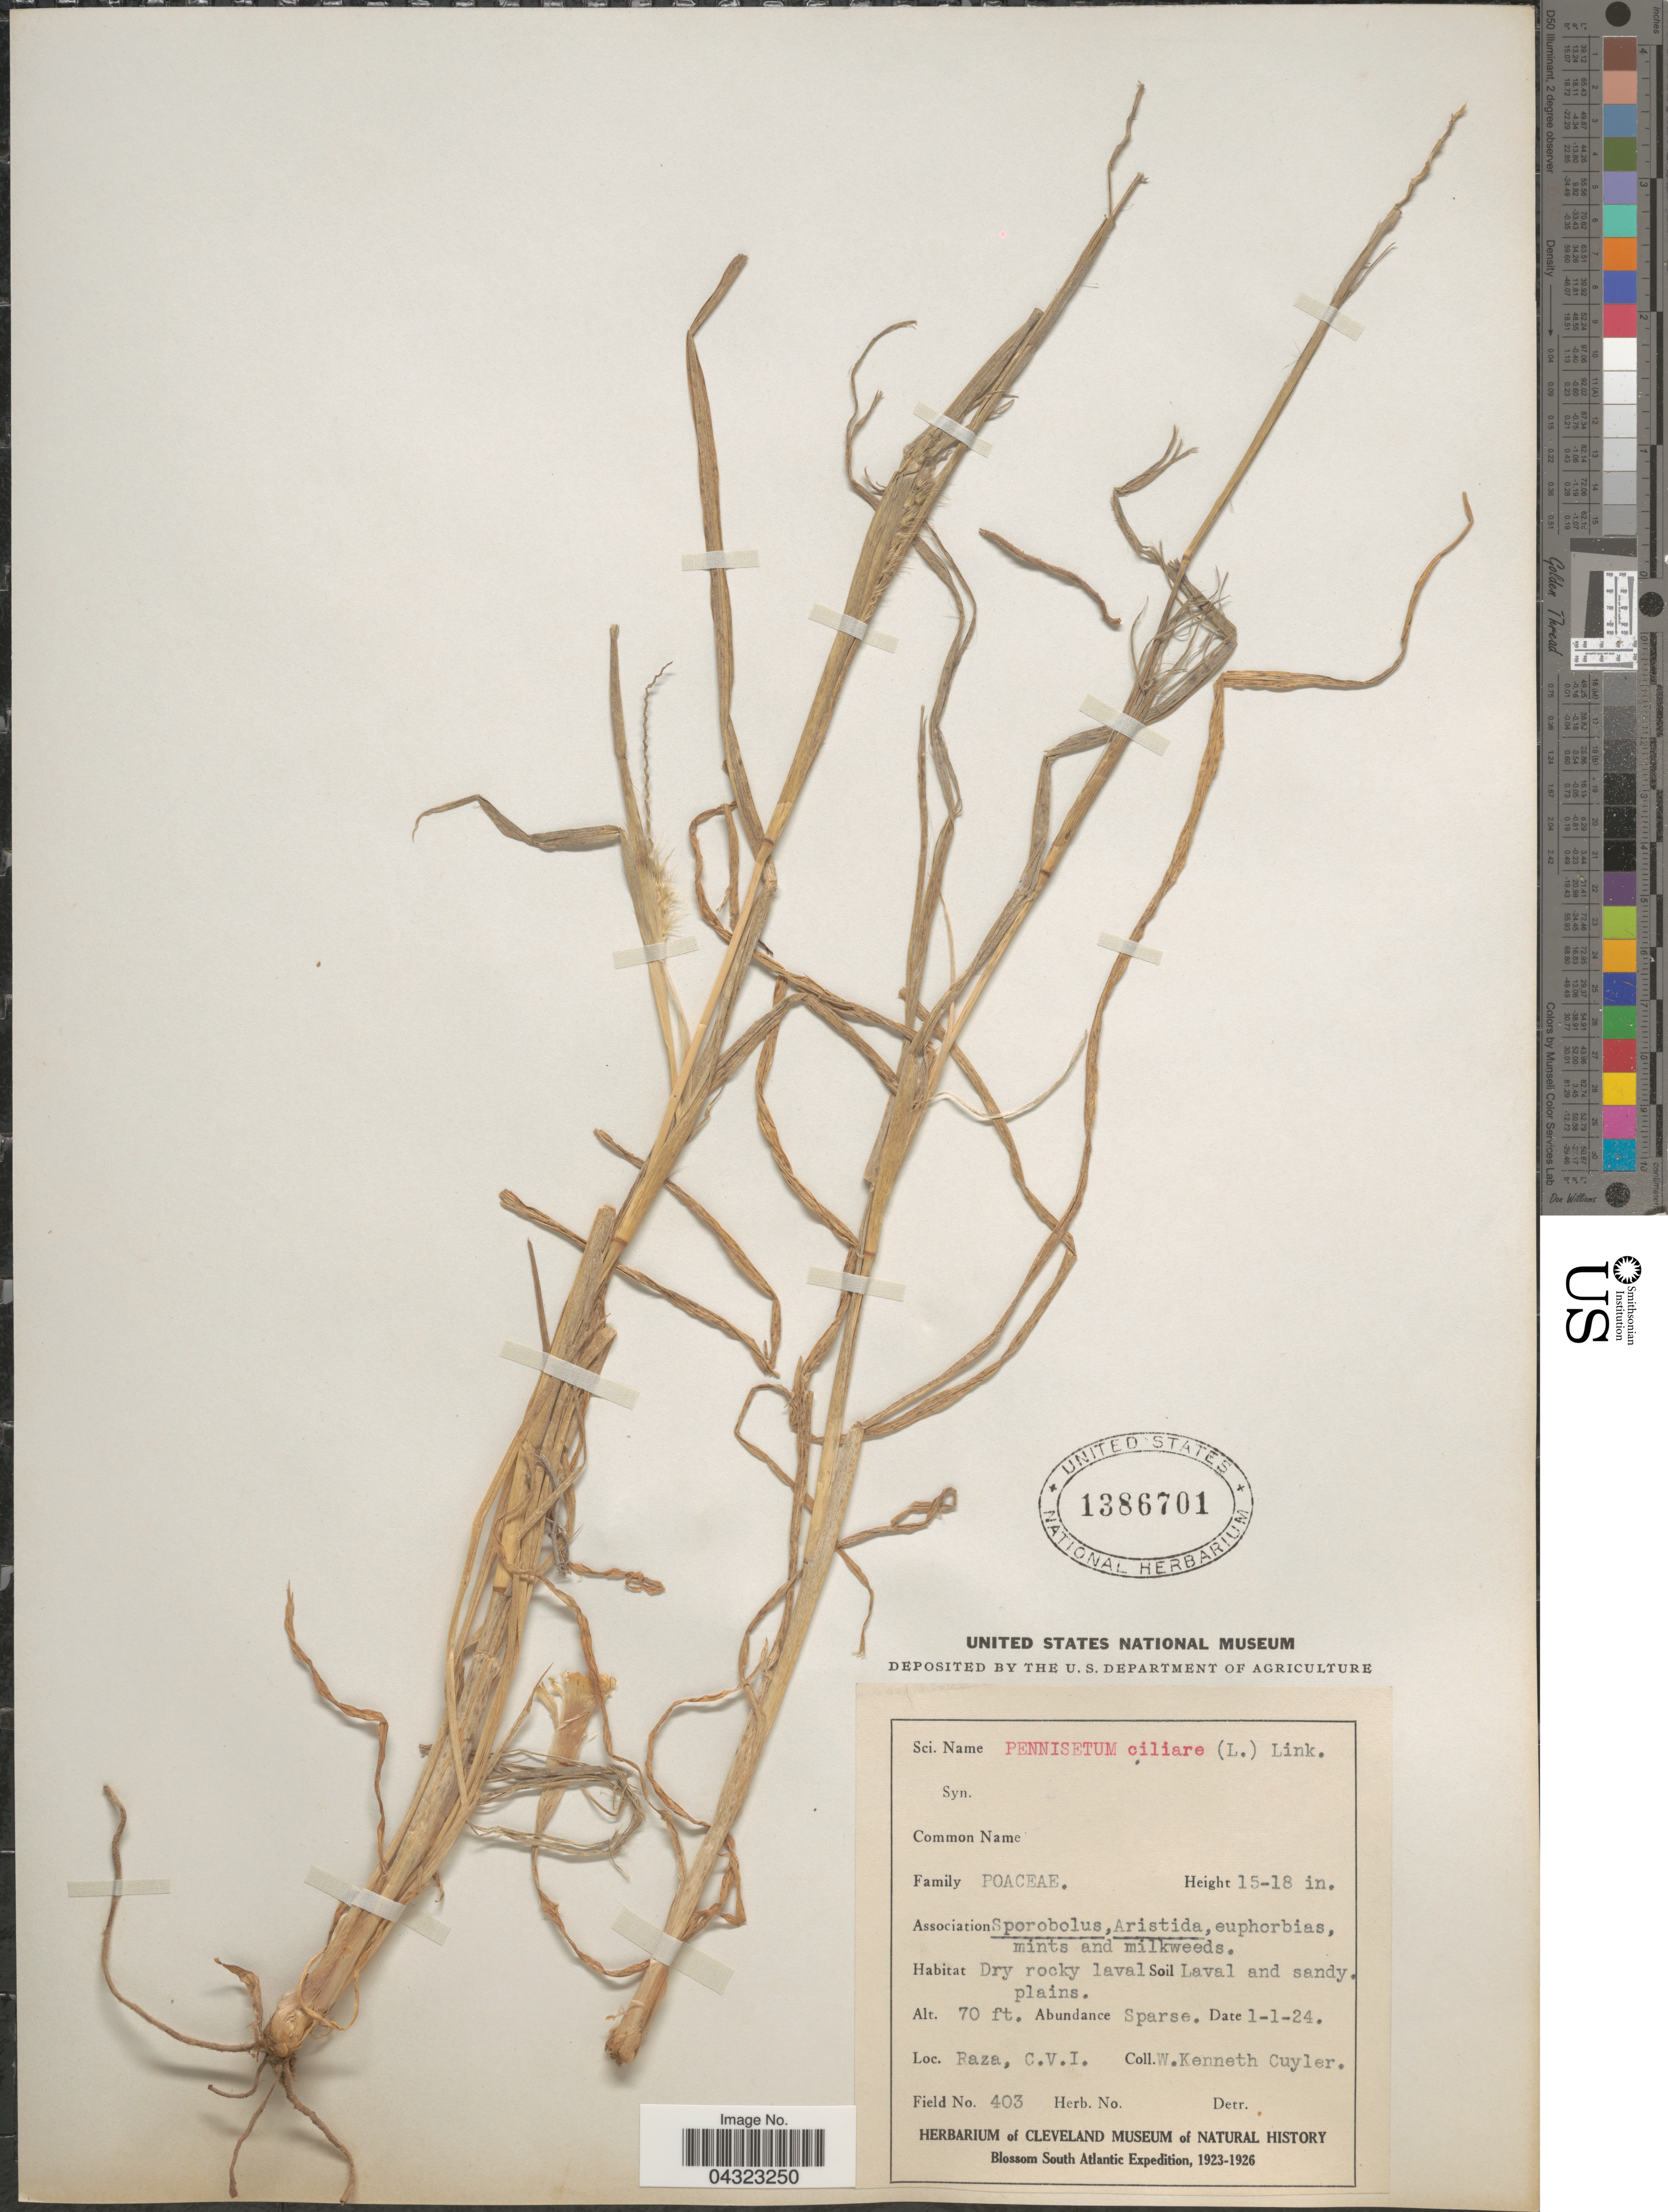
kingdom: Plantae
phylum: Tracheophyta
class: Liliopsida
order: Poales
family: Poaceae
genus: Cenchrus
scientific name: Cenchrus ciliaris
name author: L.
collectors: W. Cuyler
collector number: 403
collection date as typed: Transcribed d/m/y: 1/1/24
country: Cape Verde Islands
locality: Raza, C. V. I. Blossom South Atlantic Expedition, 1923-1926.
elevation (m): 21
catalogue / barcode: US 1386701